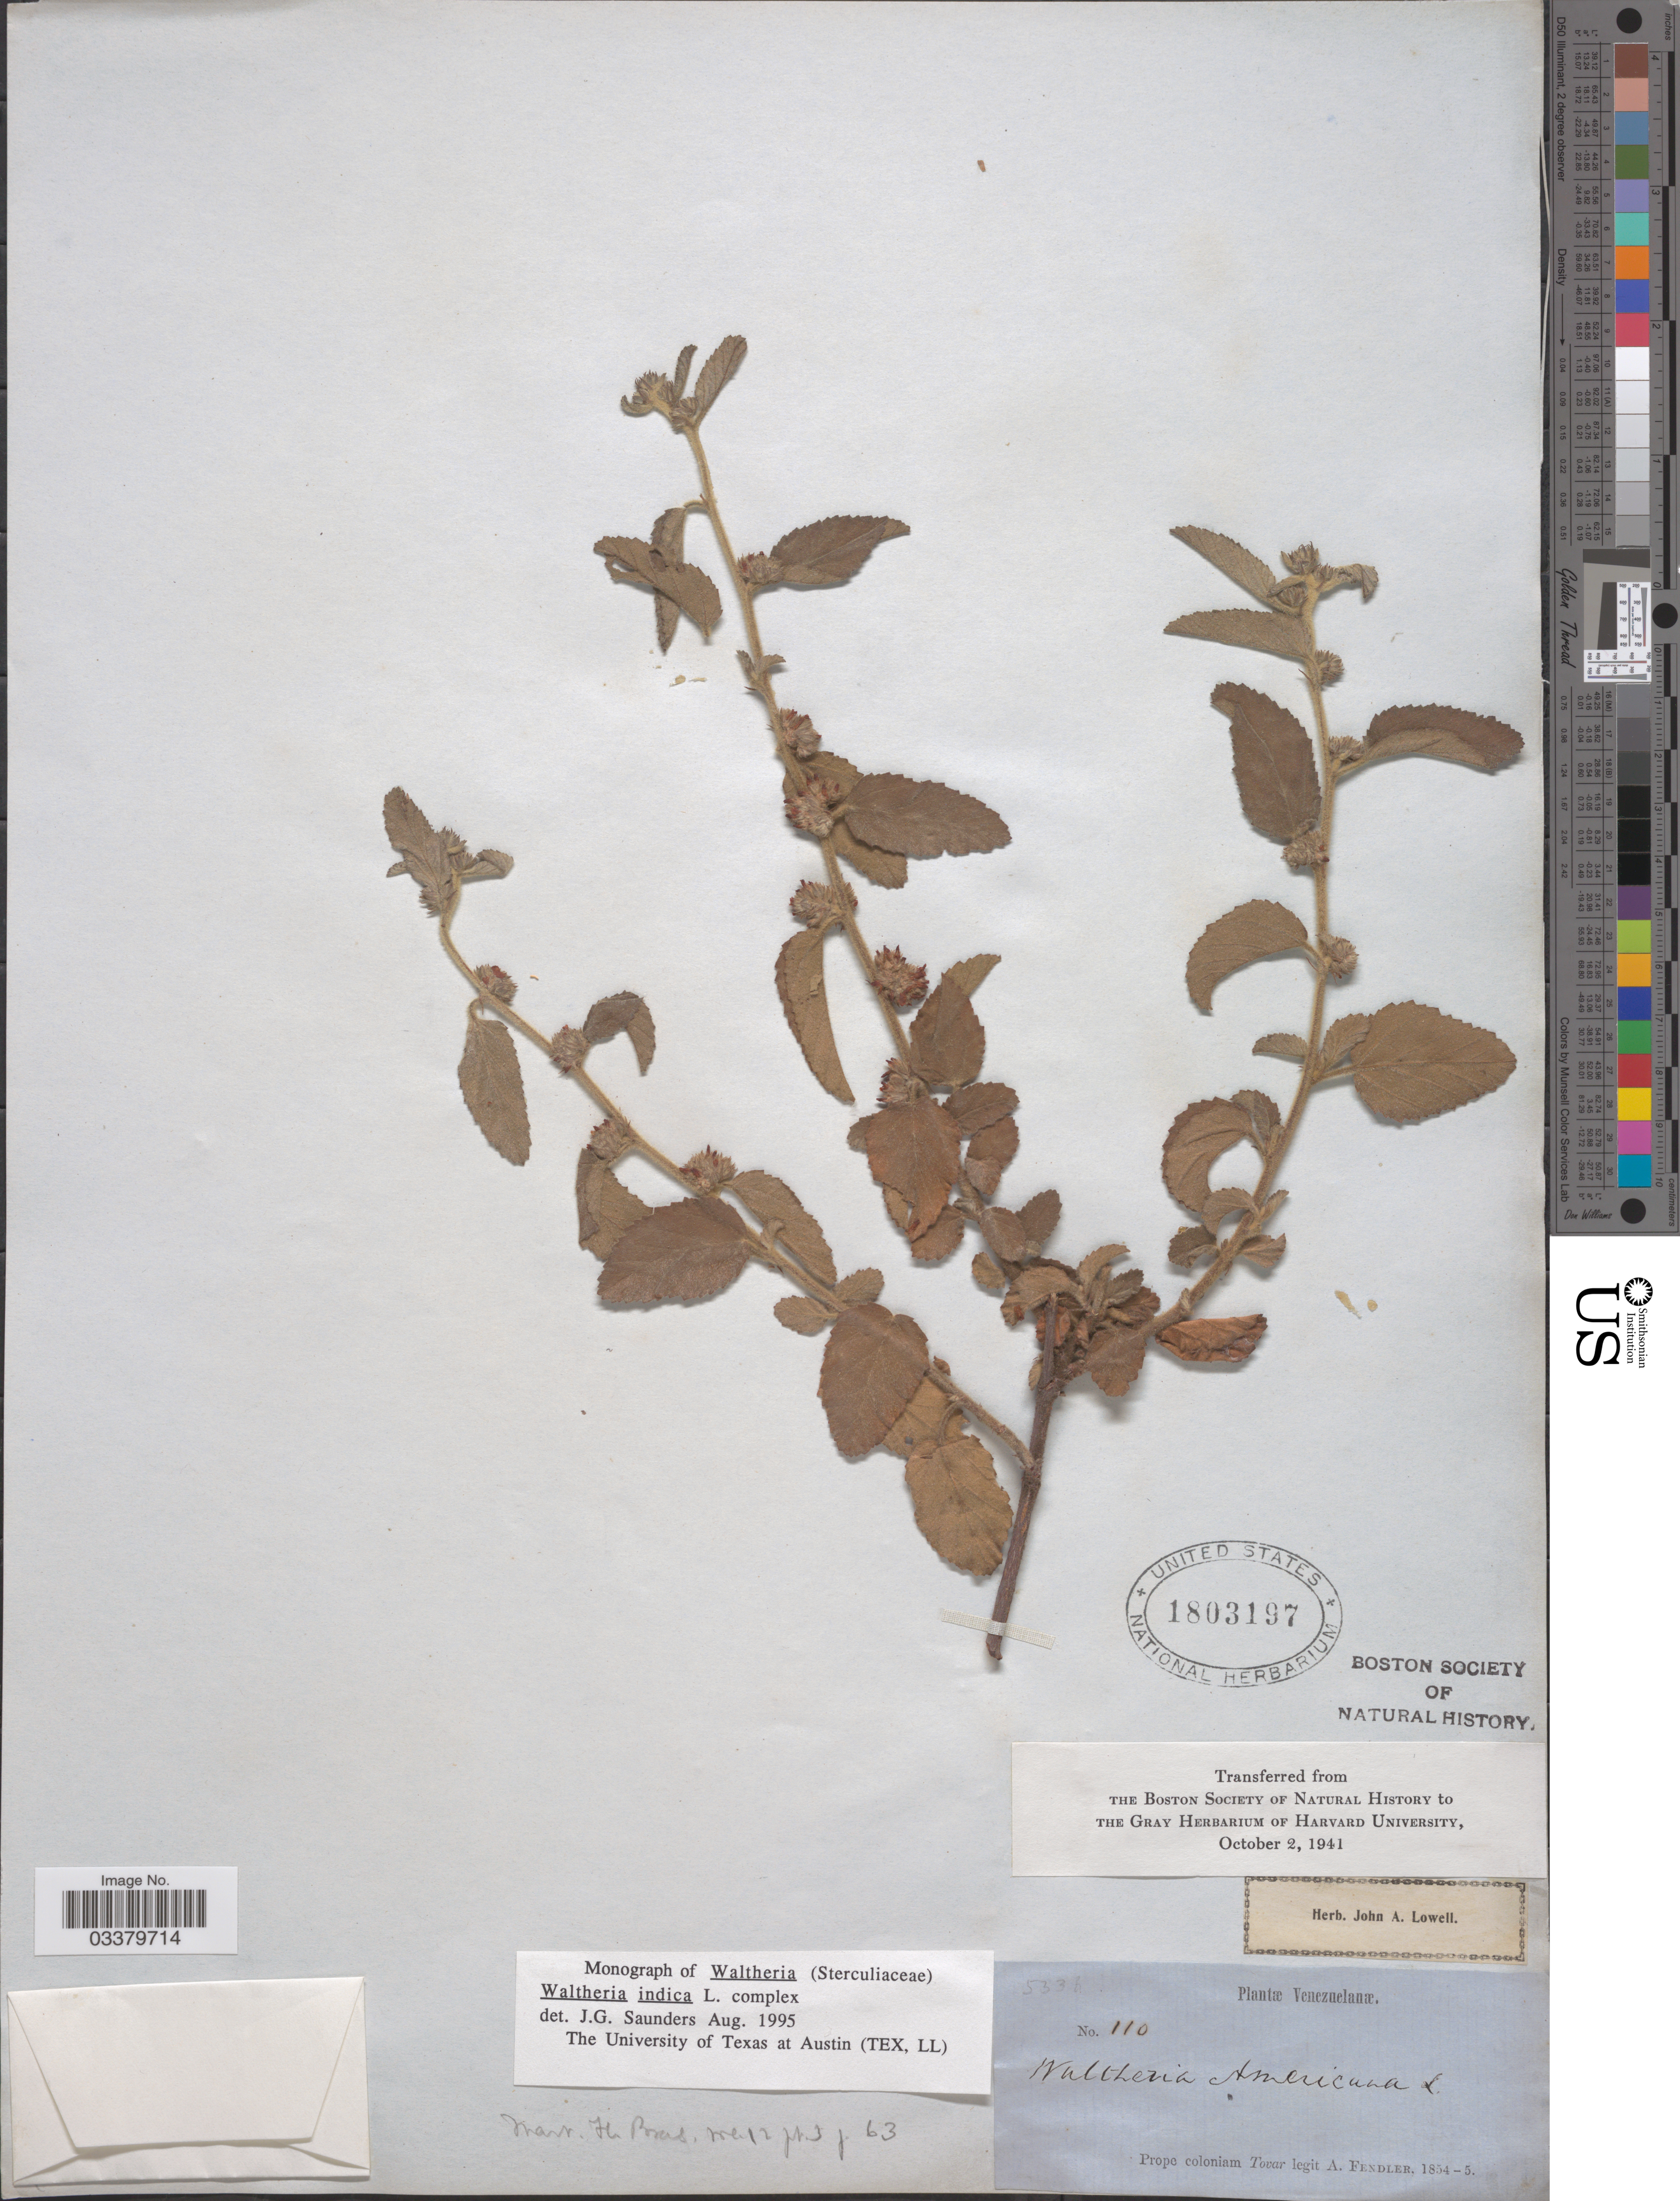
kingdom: Plantae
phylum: Tracheophyta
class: Magnoliopsida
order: Malvales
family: Malvaceae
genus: Waltheria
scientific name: Waltheria indica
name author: L.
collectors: A. Fendler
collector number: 110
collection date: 1854/1855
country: Venezuela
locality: Prope coloniam Tovar.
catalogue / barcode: US 1803197